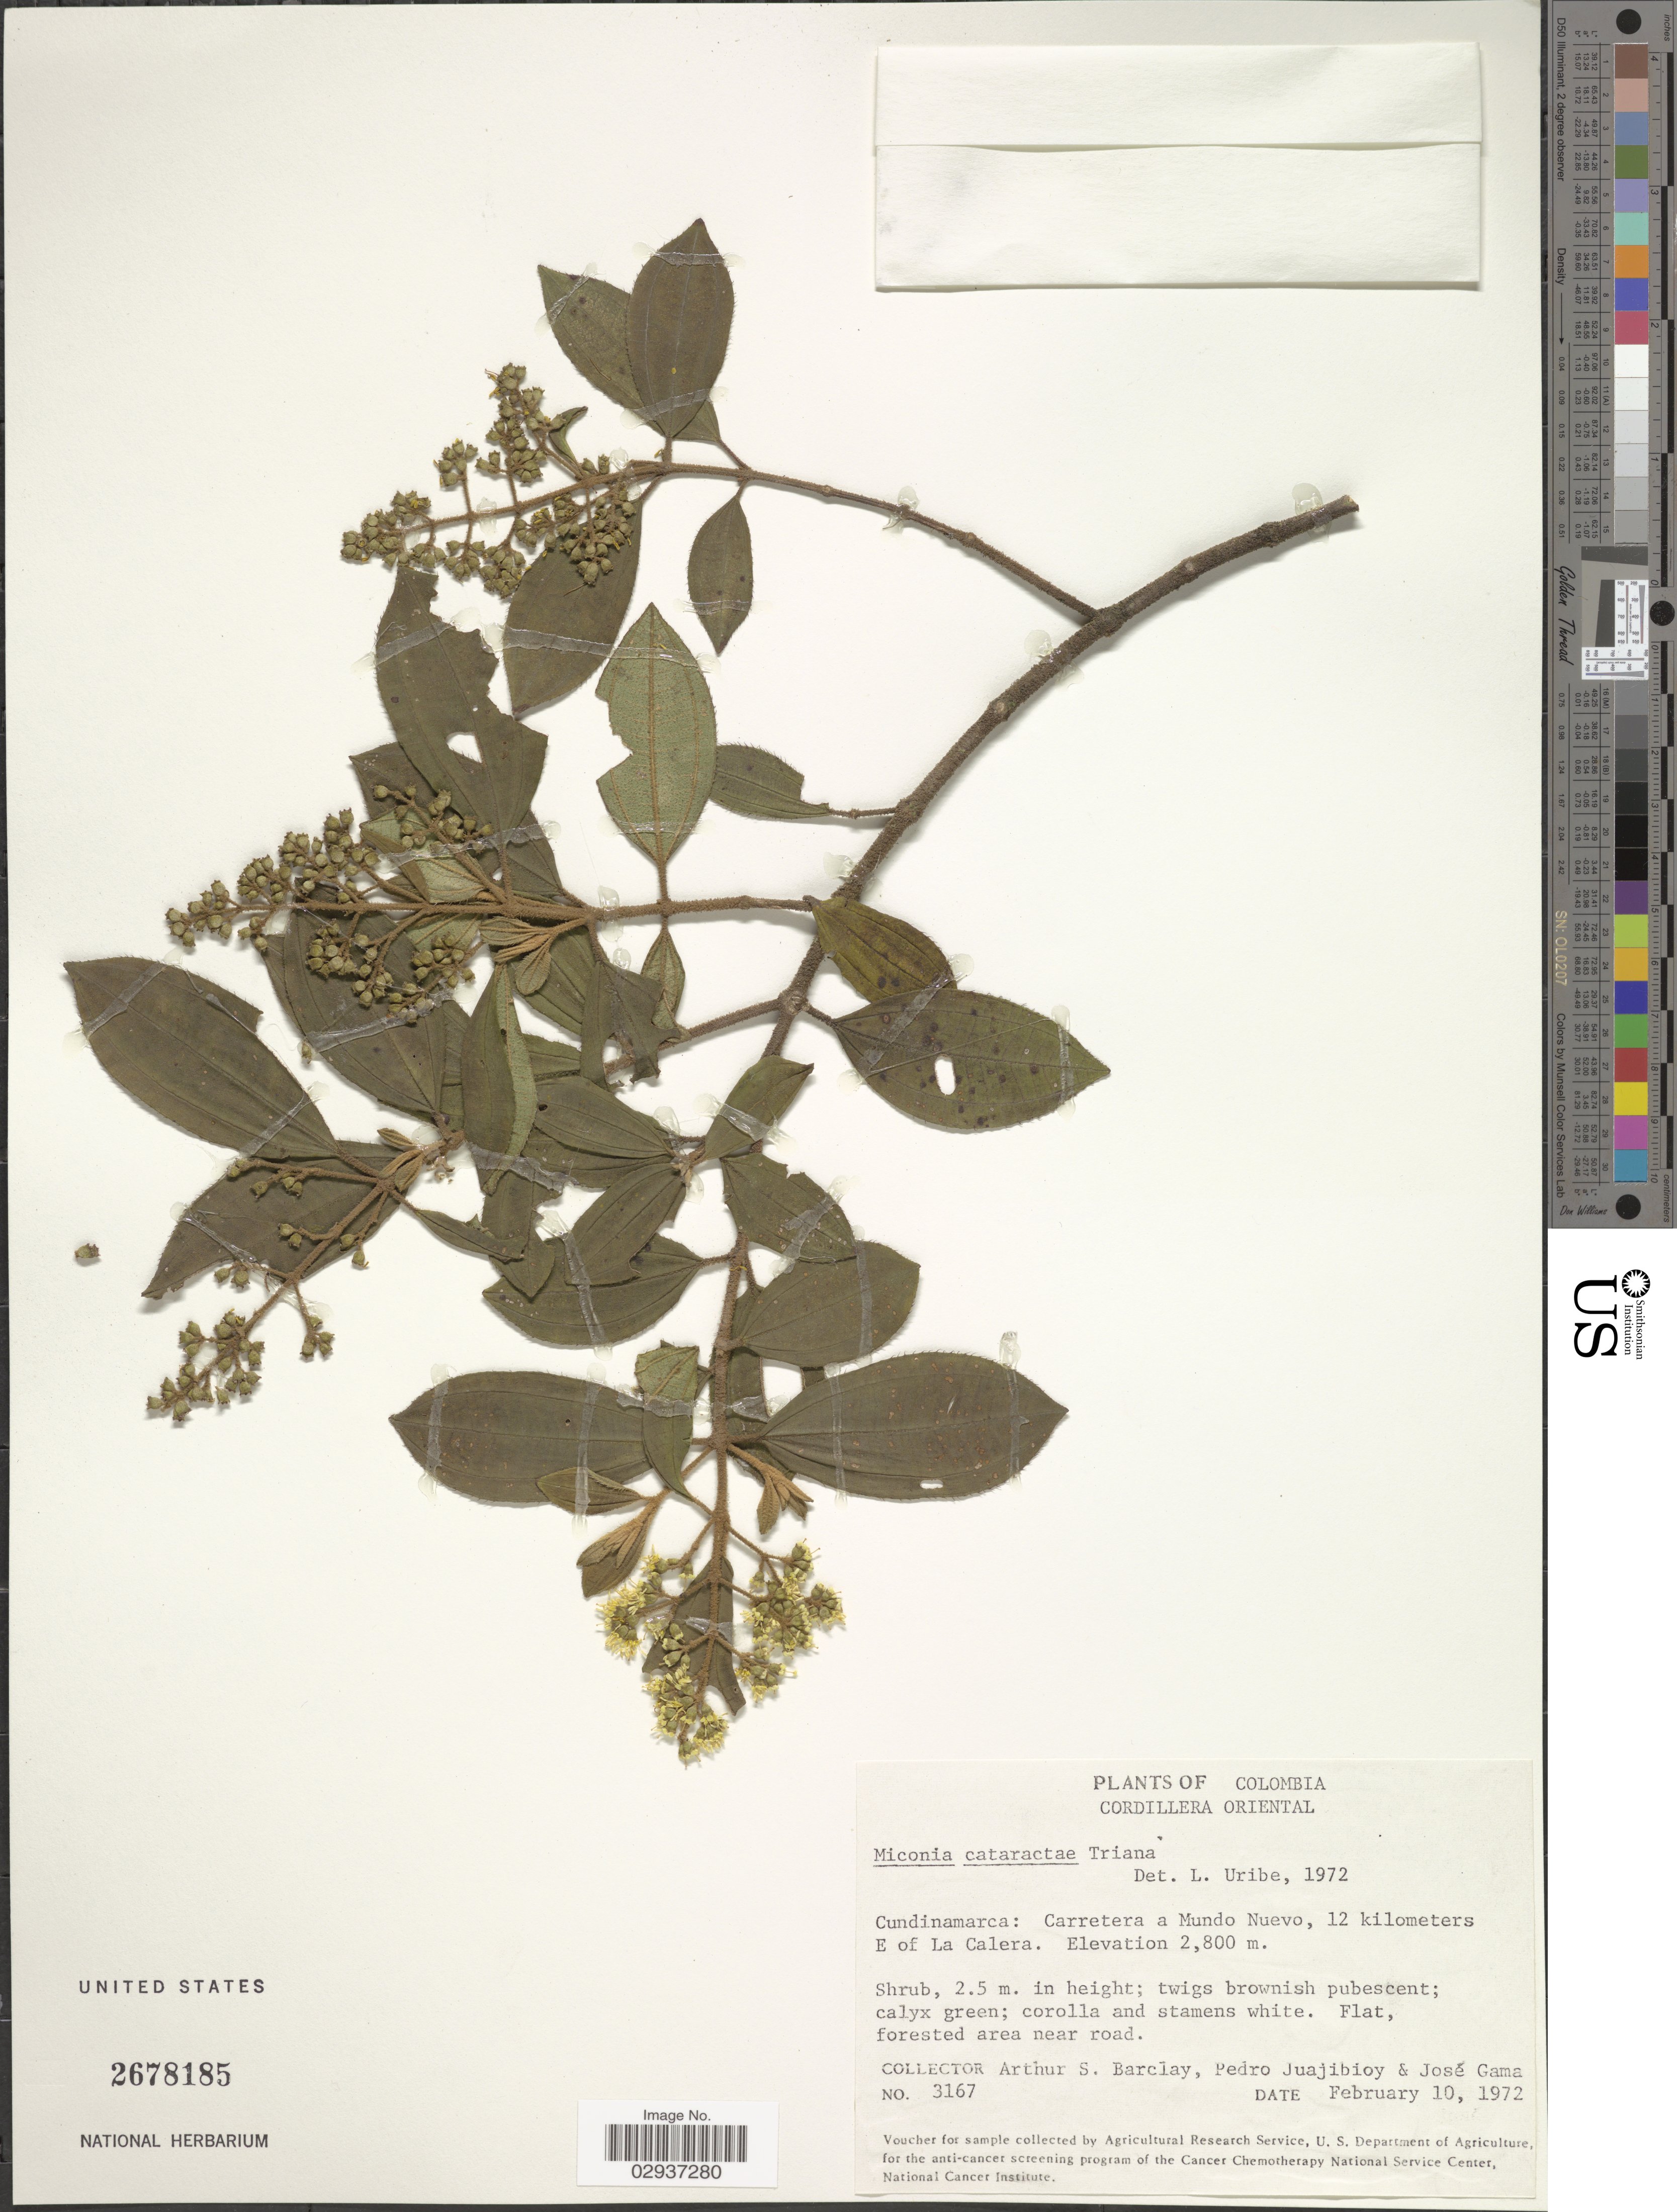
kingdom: Plantae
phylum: Tracheophyta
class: Magnoliopsida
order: Myrtales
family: Melastomataceae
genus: Miconia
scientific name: Miconia cataractae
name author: Triana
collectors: A. S. Barclay, P. Juajibioy & J. Gama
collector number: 3167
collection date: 1972-02-10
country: Colombia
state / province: Cundinamarca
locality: Cordillera Oriental. Cundinamarca: Carretera a Mundo Nuevo, 12 kilometers E of La Calera.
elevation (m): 2800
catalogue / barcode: US 2678185